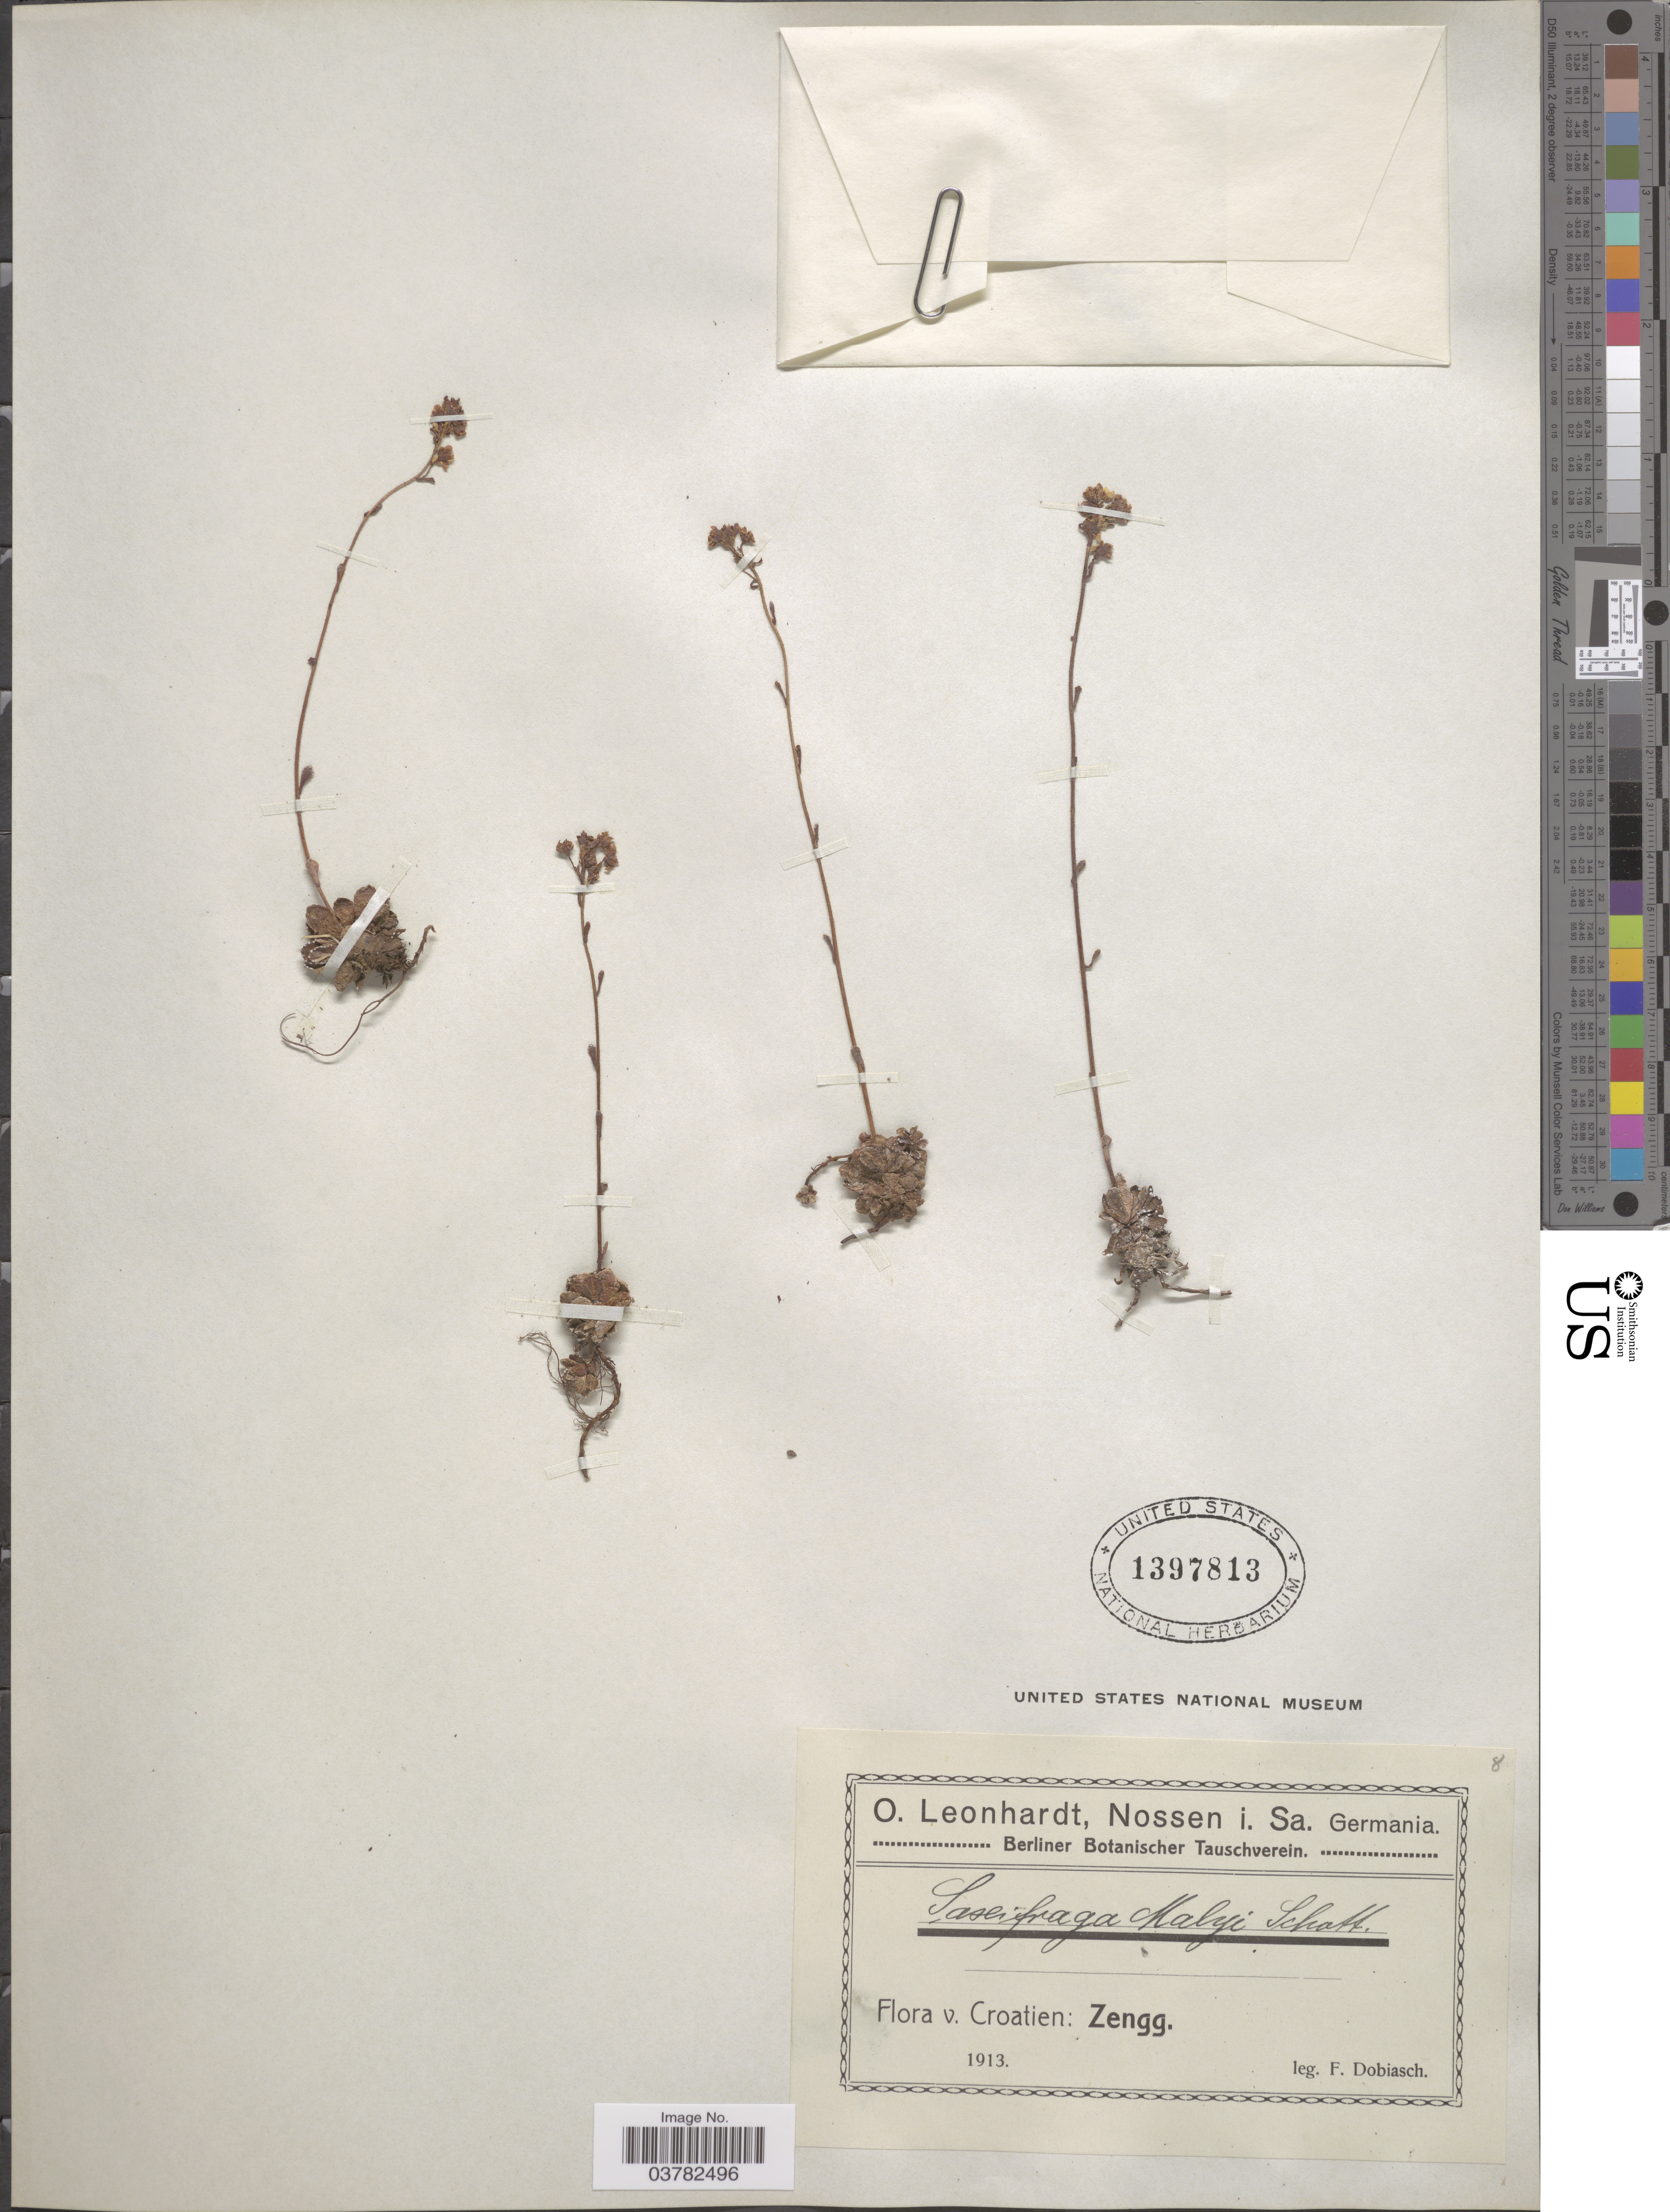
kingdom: Plantae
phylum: Tracheophyta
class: Magnoliopsida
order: Saxifragales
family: Saxifragaceae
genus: Saxifraga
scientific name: Saxifraga malyi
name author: Schott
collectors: F. Dobiasch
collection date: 1913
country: Croatia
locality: Zengg.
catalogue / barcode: US 1397813